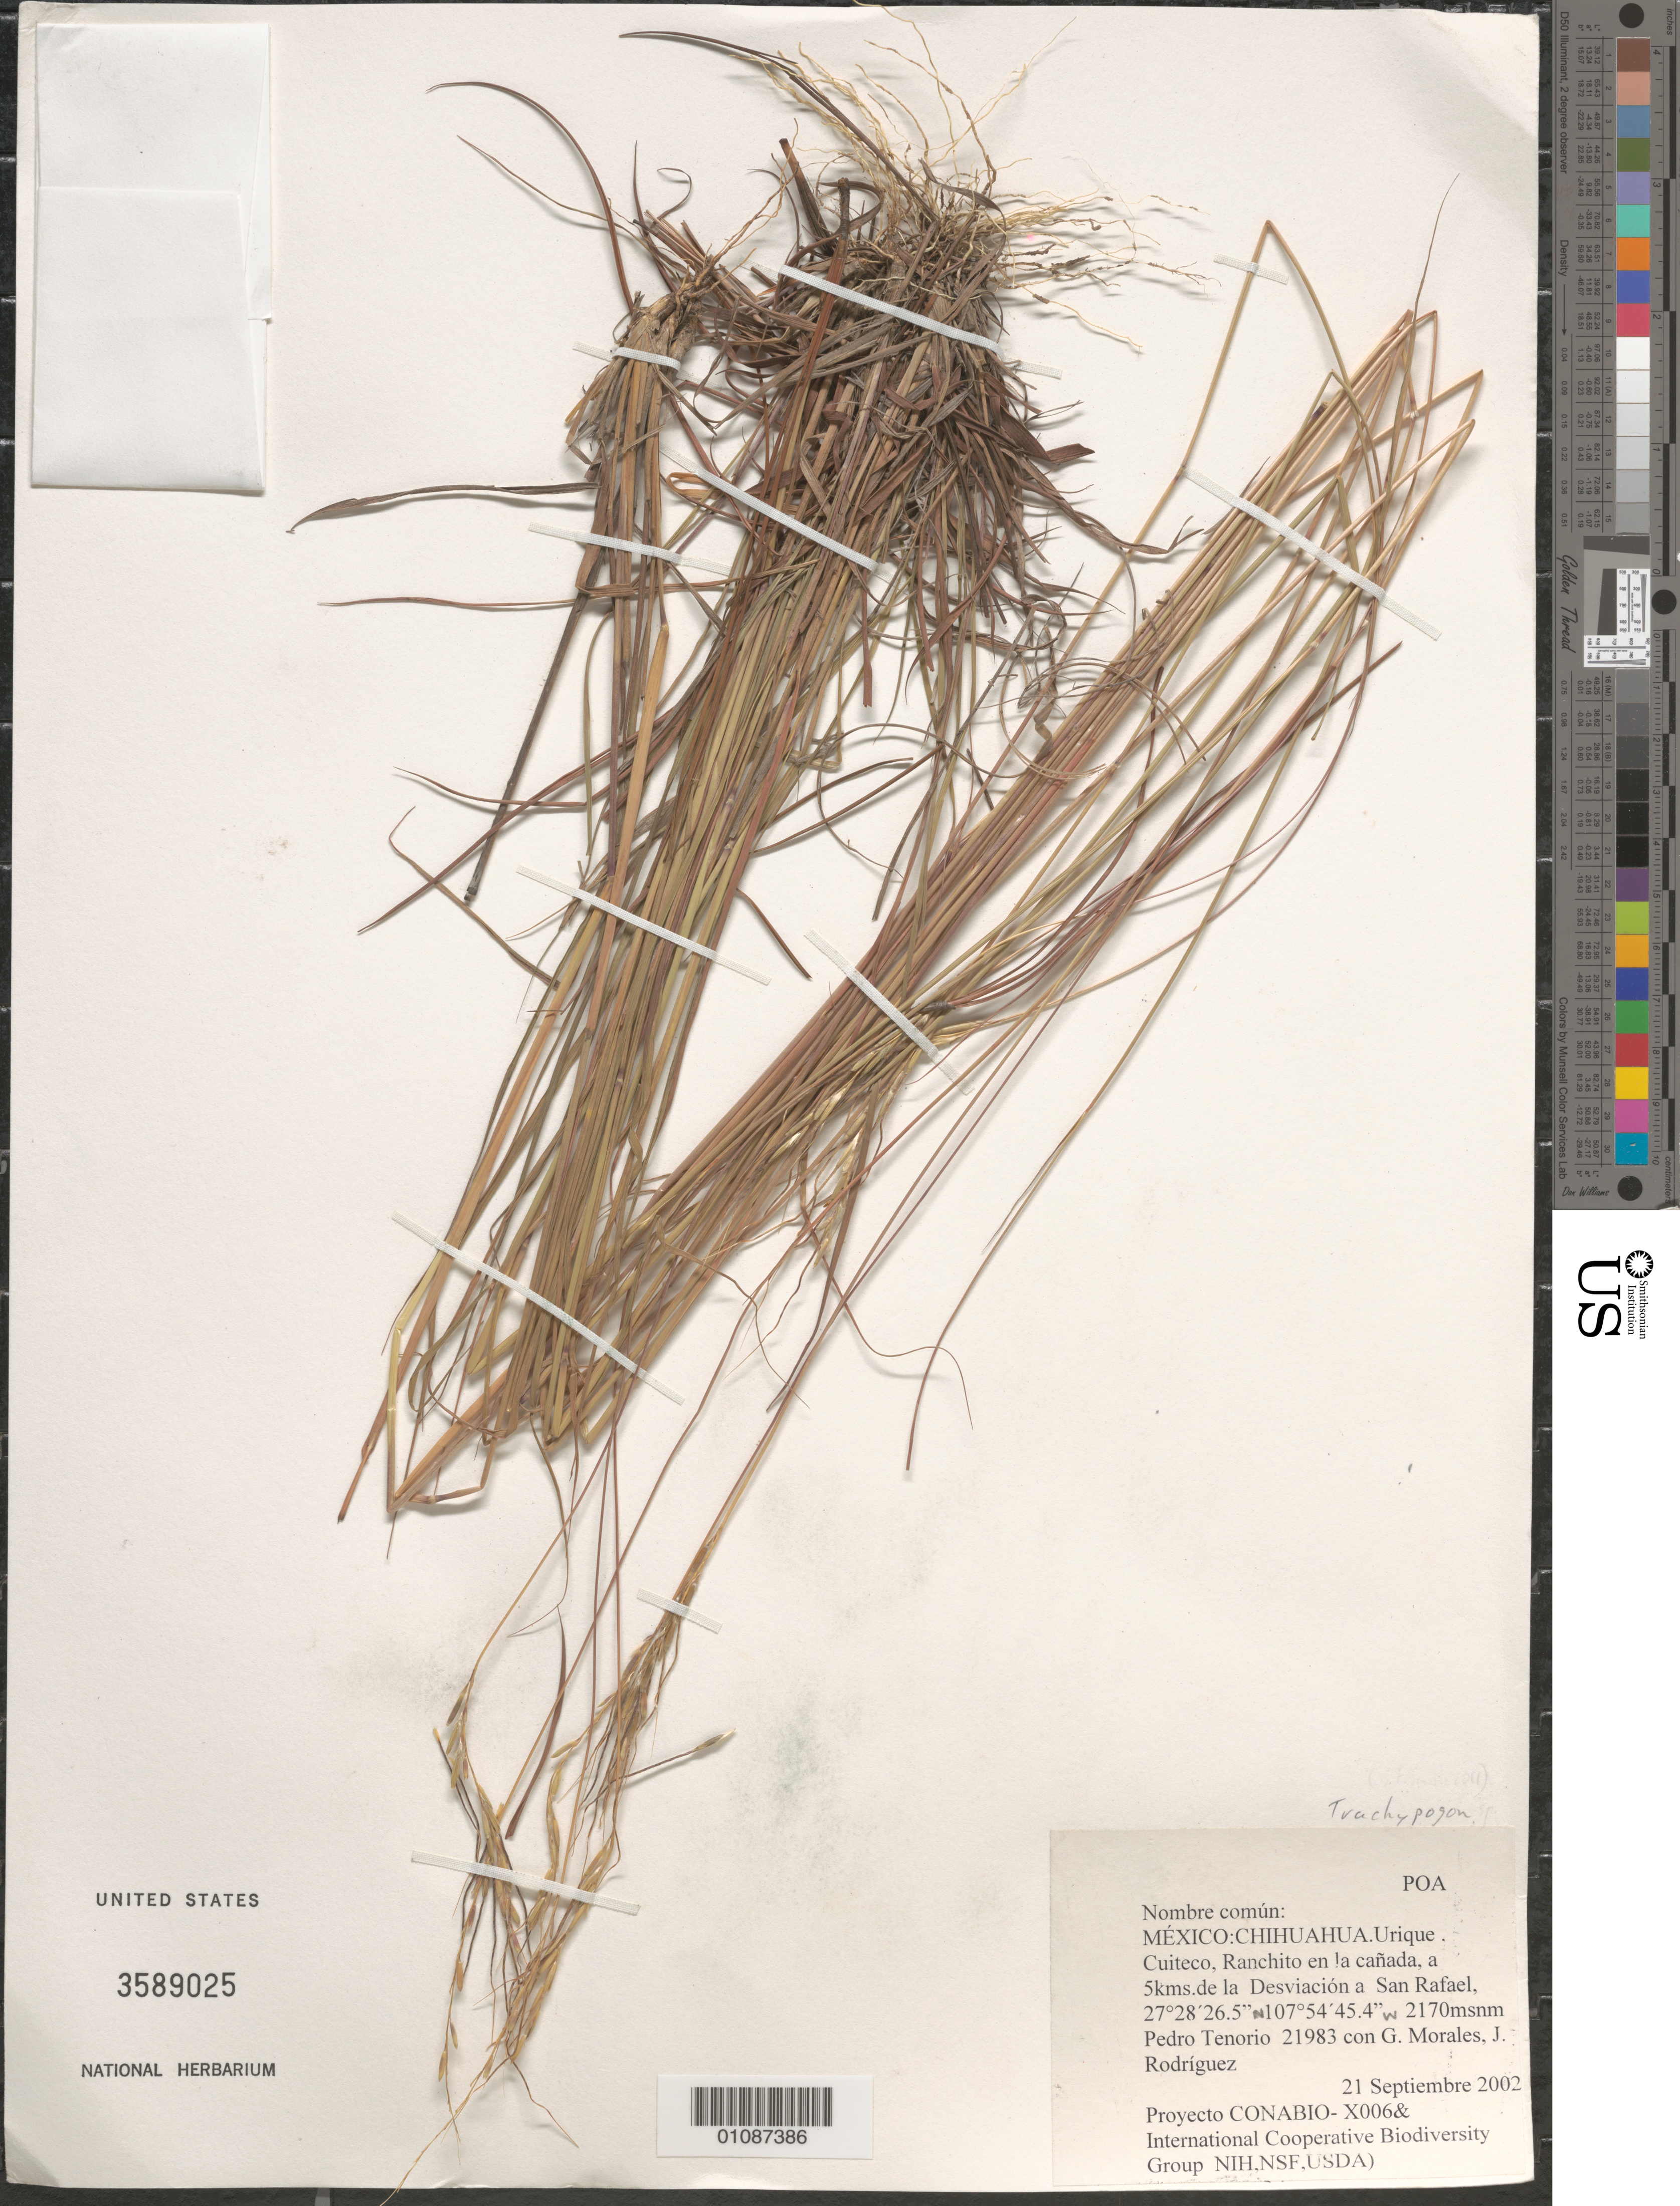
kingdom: Plantae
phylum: Tracheophyta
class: Liliopsida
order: Poales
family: Poaceae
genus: Trachypogon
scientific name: Trachypogon sp.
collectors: P. Tenorio L., G. Morales & J. Rodríguez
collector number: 21983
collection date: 2002-09-21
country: Mexico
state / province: Chihuahua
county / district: Urique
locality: Cuiteco, Ranchito en la canada, a 5kms de la Desviacion a San Rafael.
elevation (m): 2170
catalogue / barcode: US 3589025